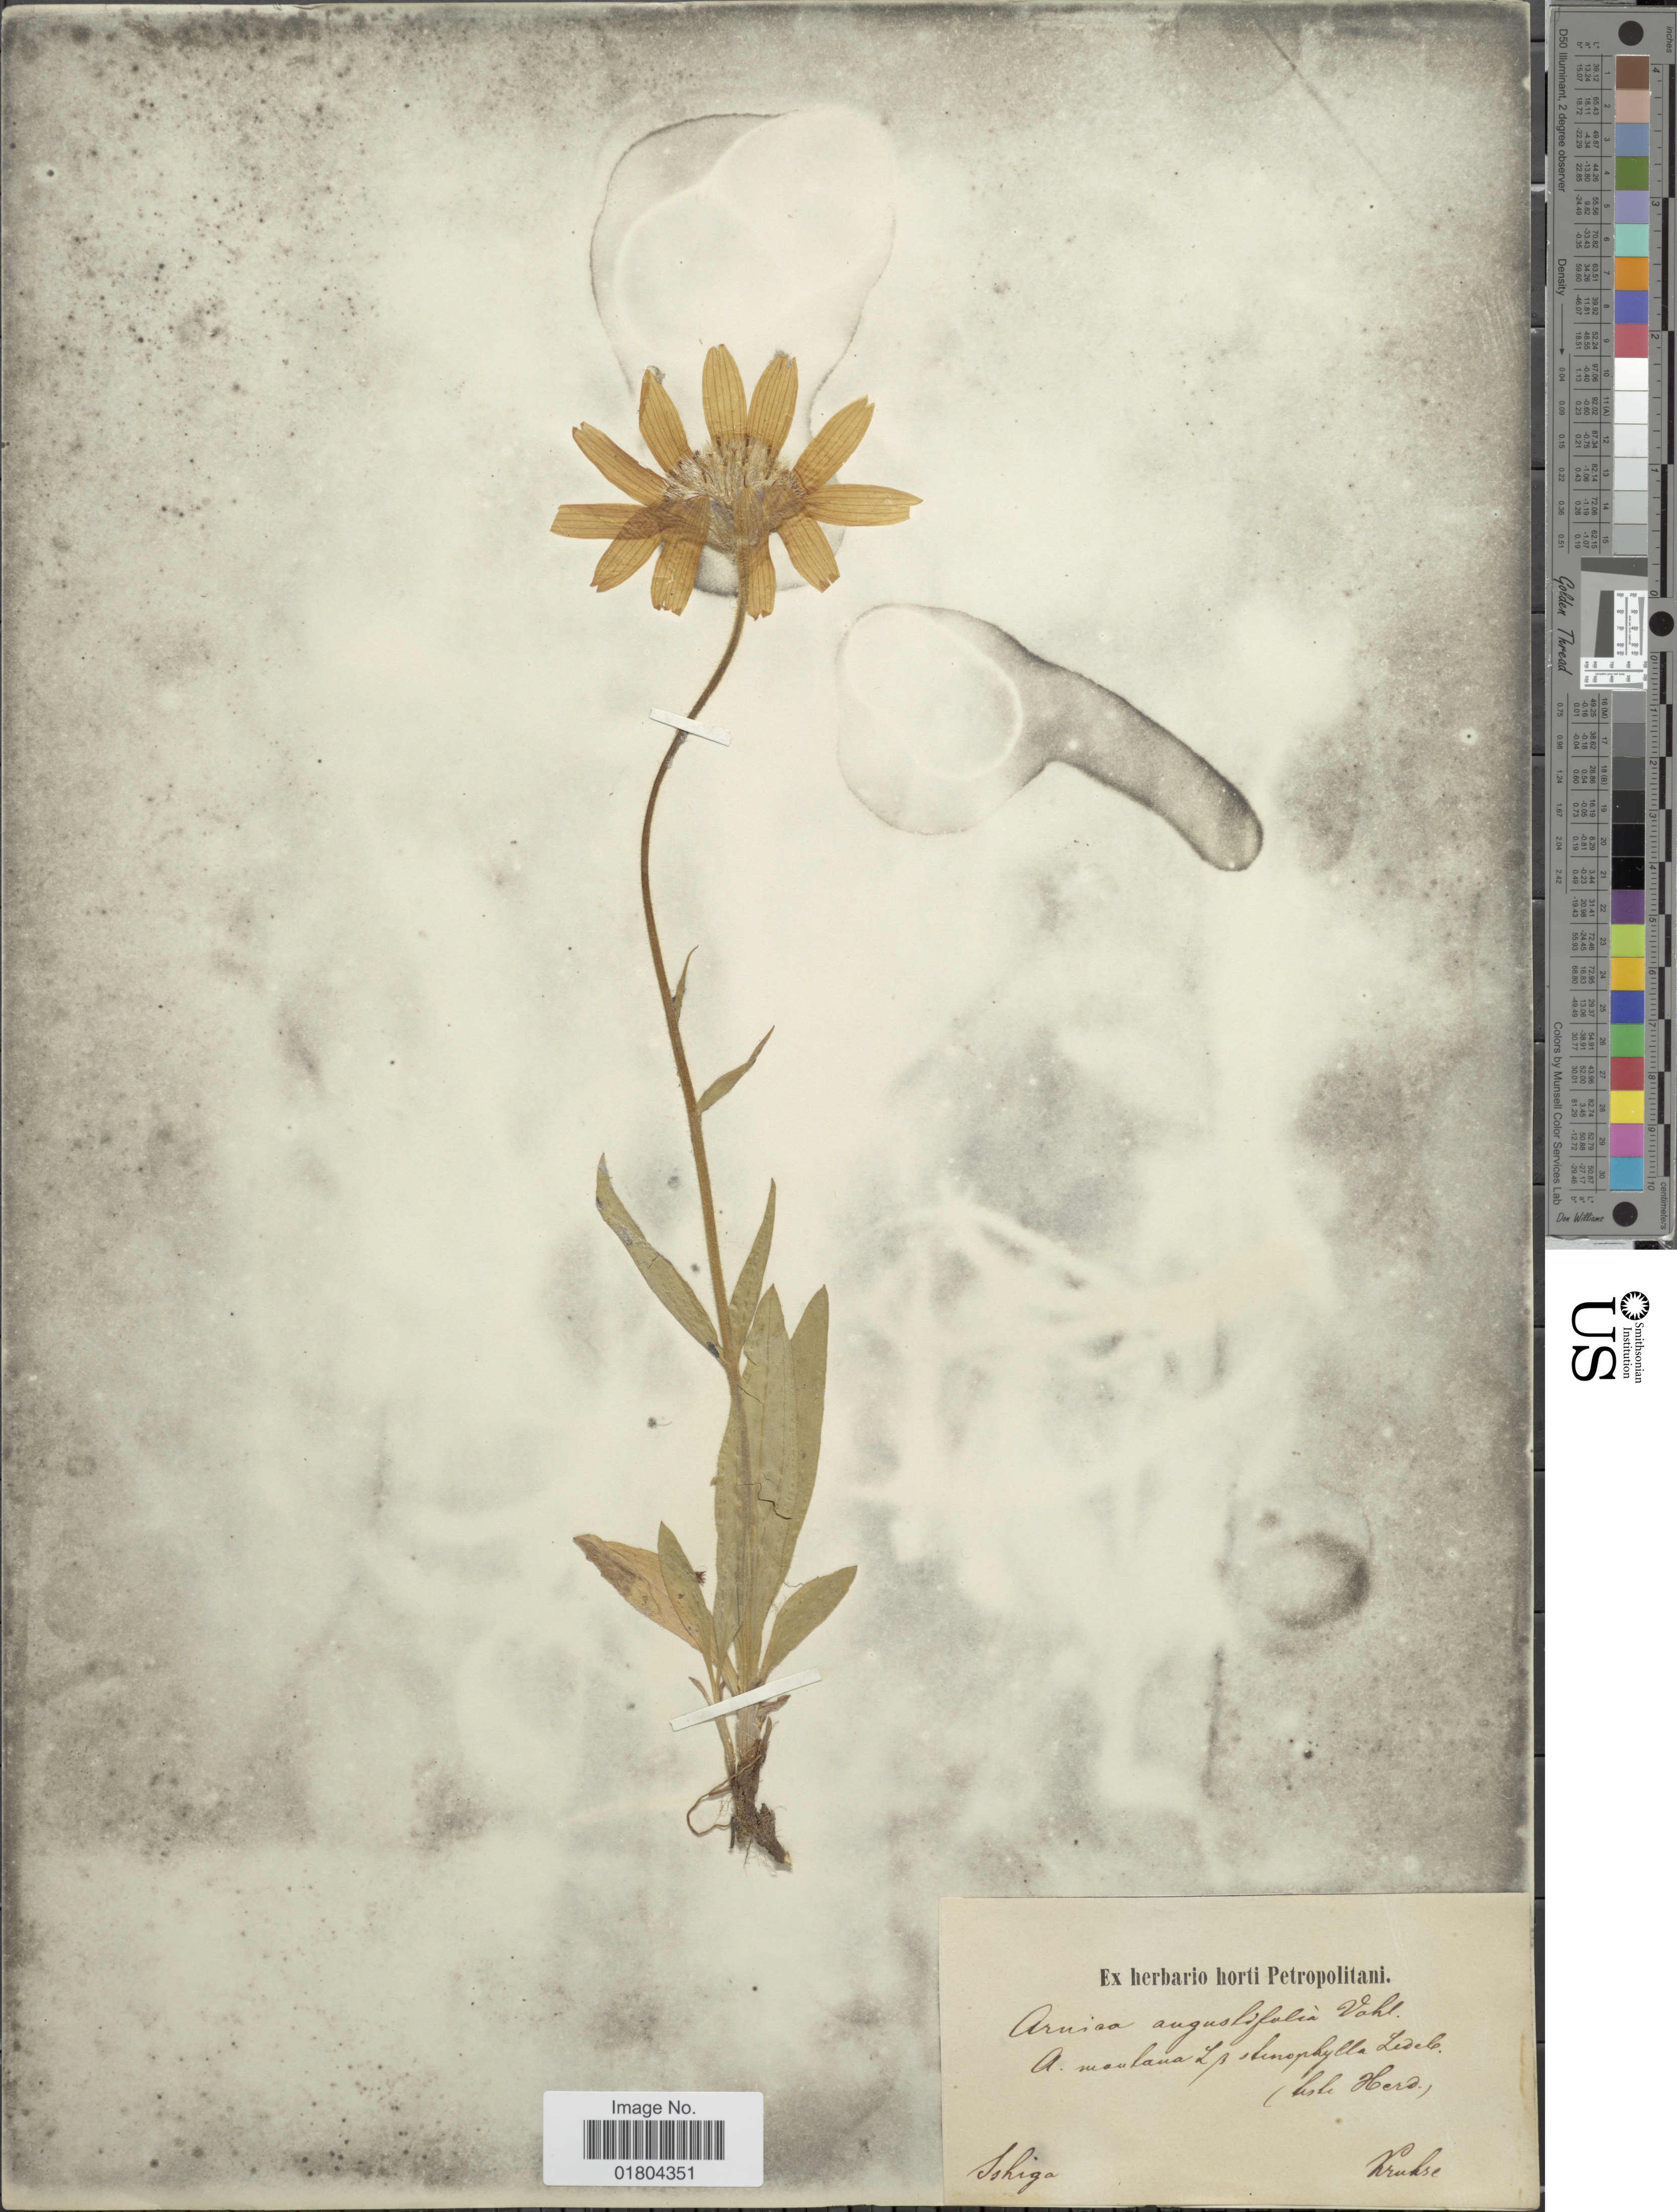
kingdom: Plantae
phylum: Tracheophyta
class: Magnoliopsida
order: Asterales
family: Asteraceae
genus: Arnica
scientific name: Arnica angustifolia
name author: Vahl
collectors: ex herb. horti Petropolitani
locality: Shiga, Krukse [interpreted]